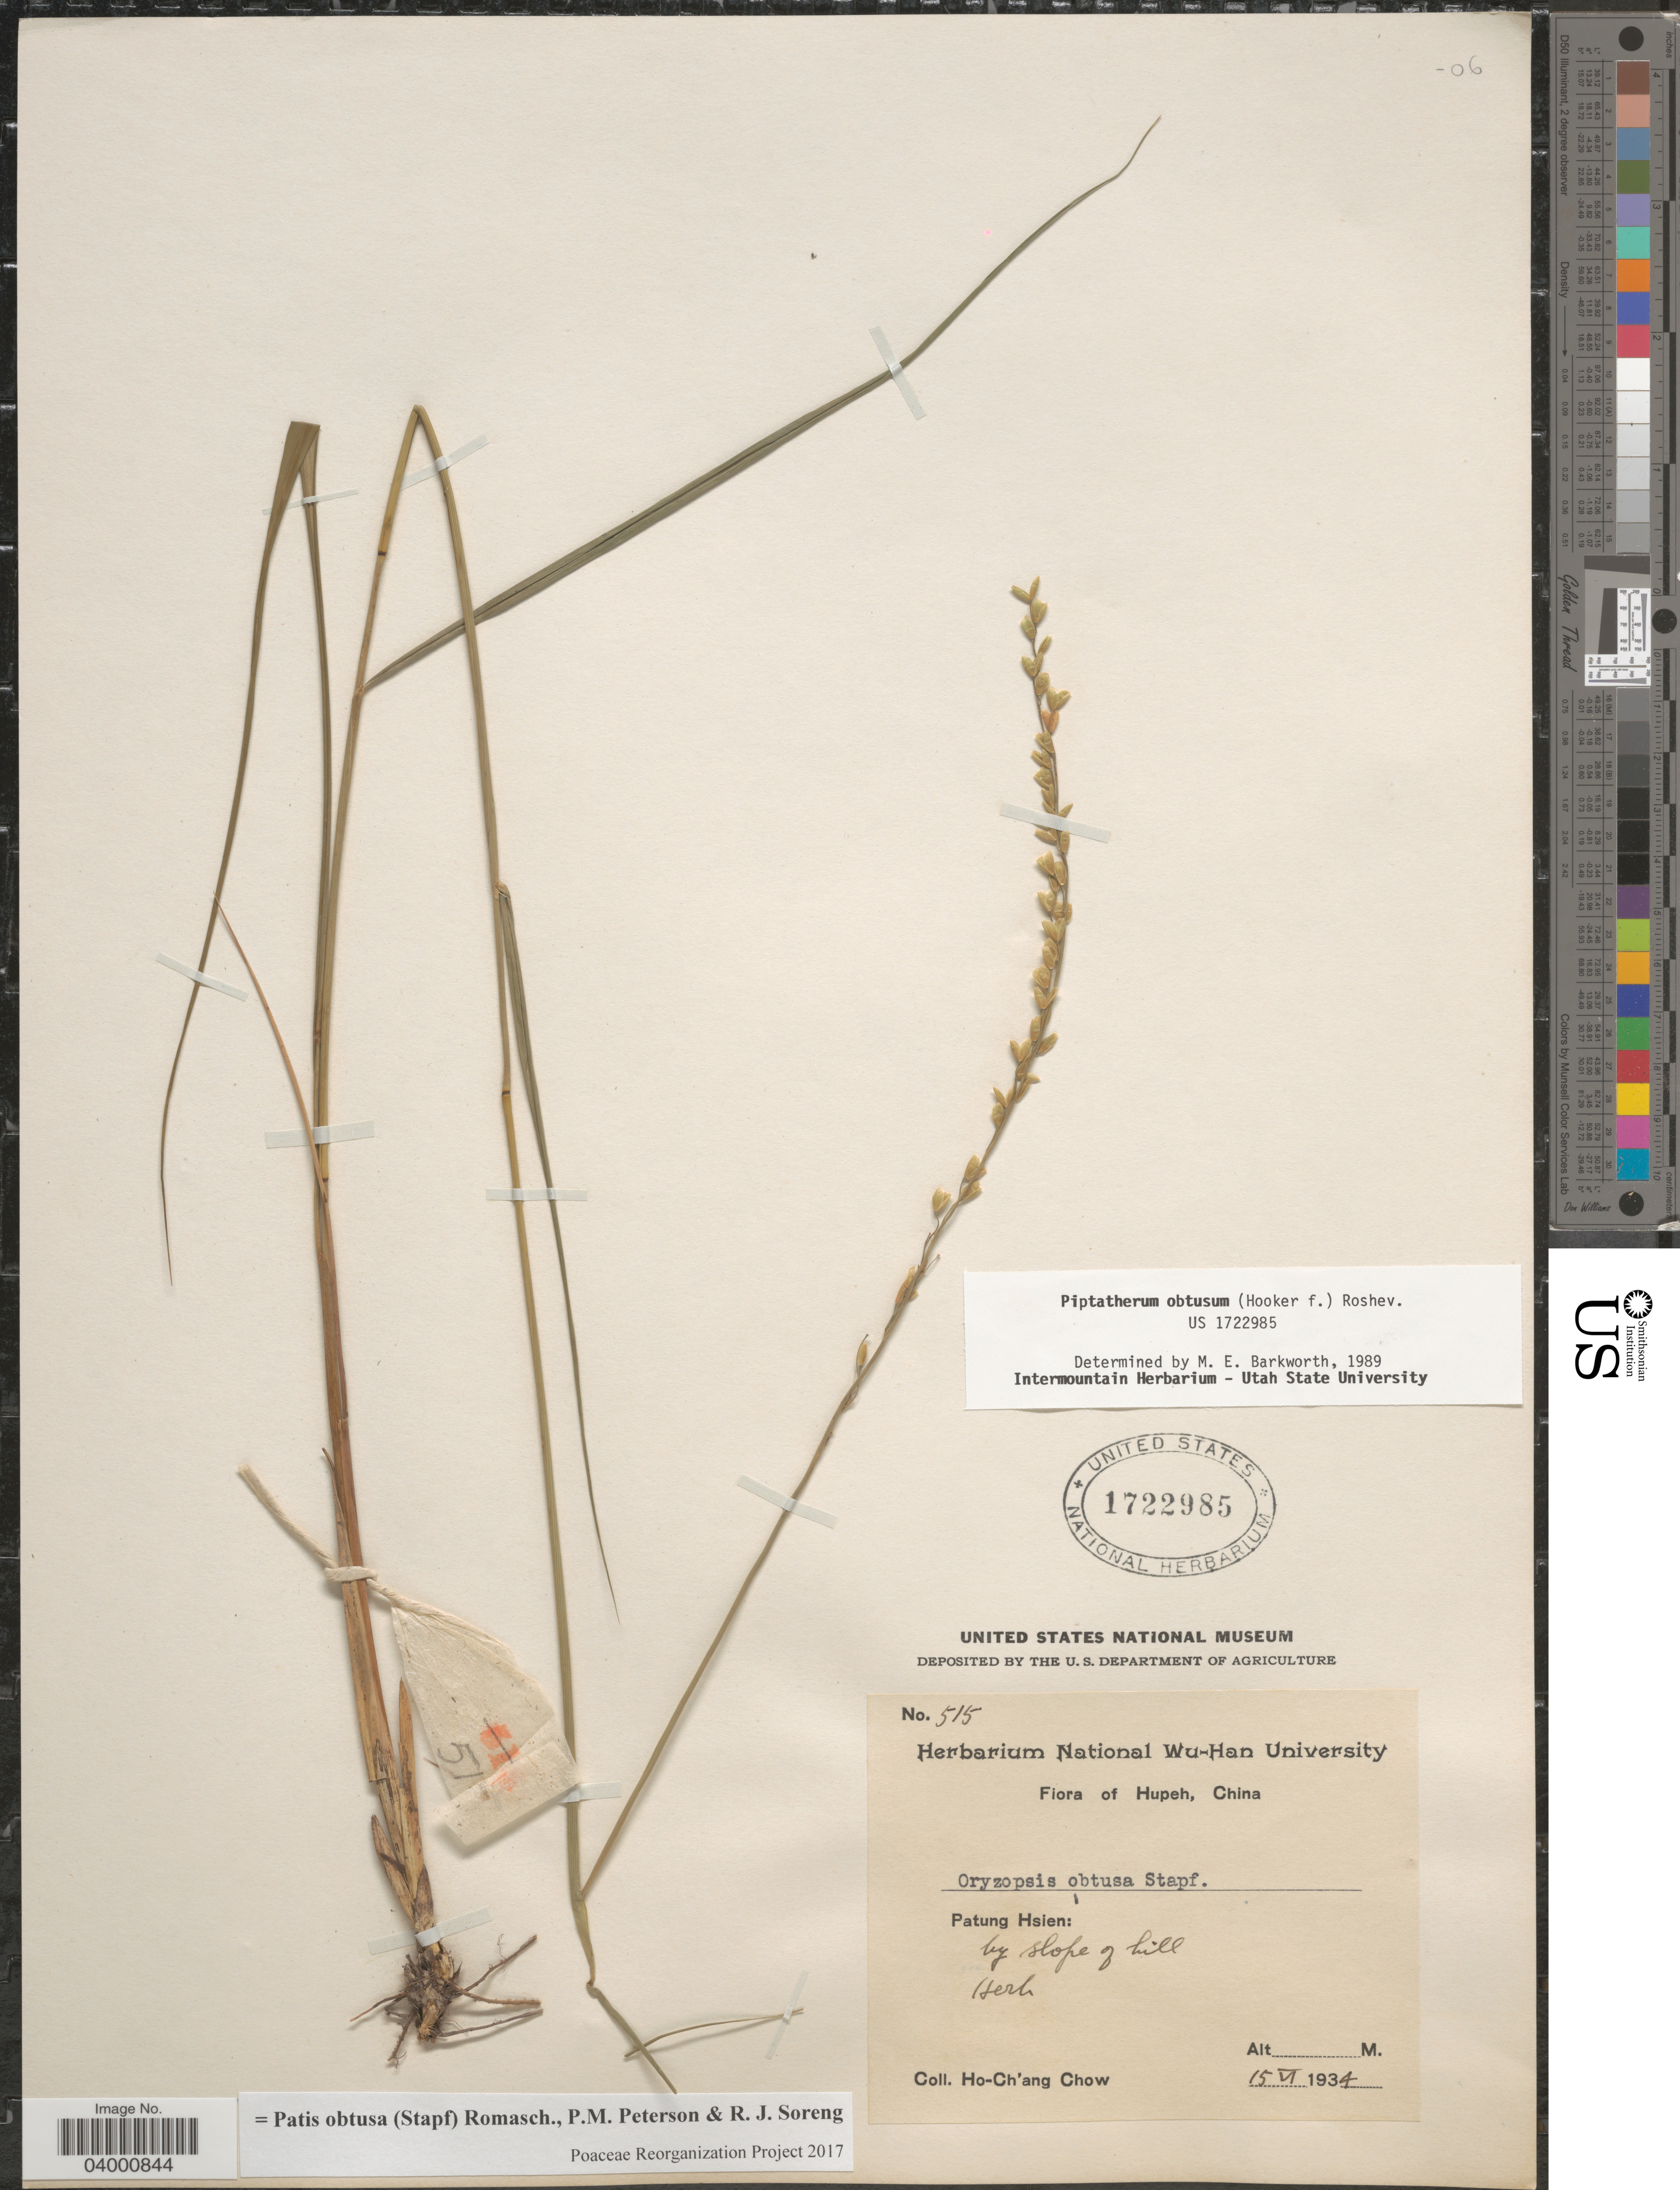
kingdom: Plantae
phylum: Tracheophyta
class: Liliopsida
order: Poales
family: Poaceae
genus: Patis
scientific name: Patis obtusa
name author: (Stapf) Romasch. et al.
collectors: H. Chow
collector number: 515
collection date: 1934-06-15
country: China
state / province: Hubei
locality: Hupeh. Patung Hsien: by slope of hill.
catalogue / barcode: US 1722985